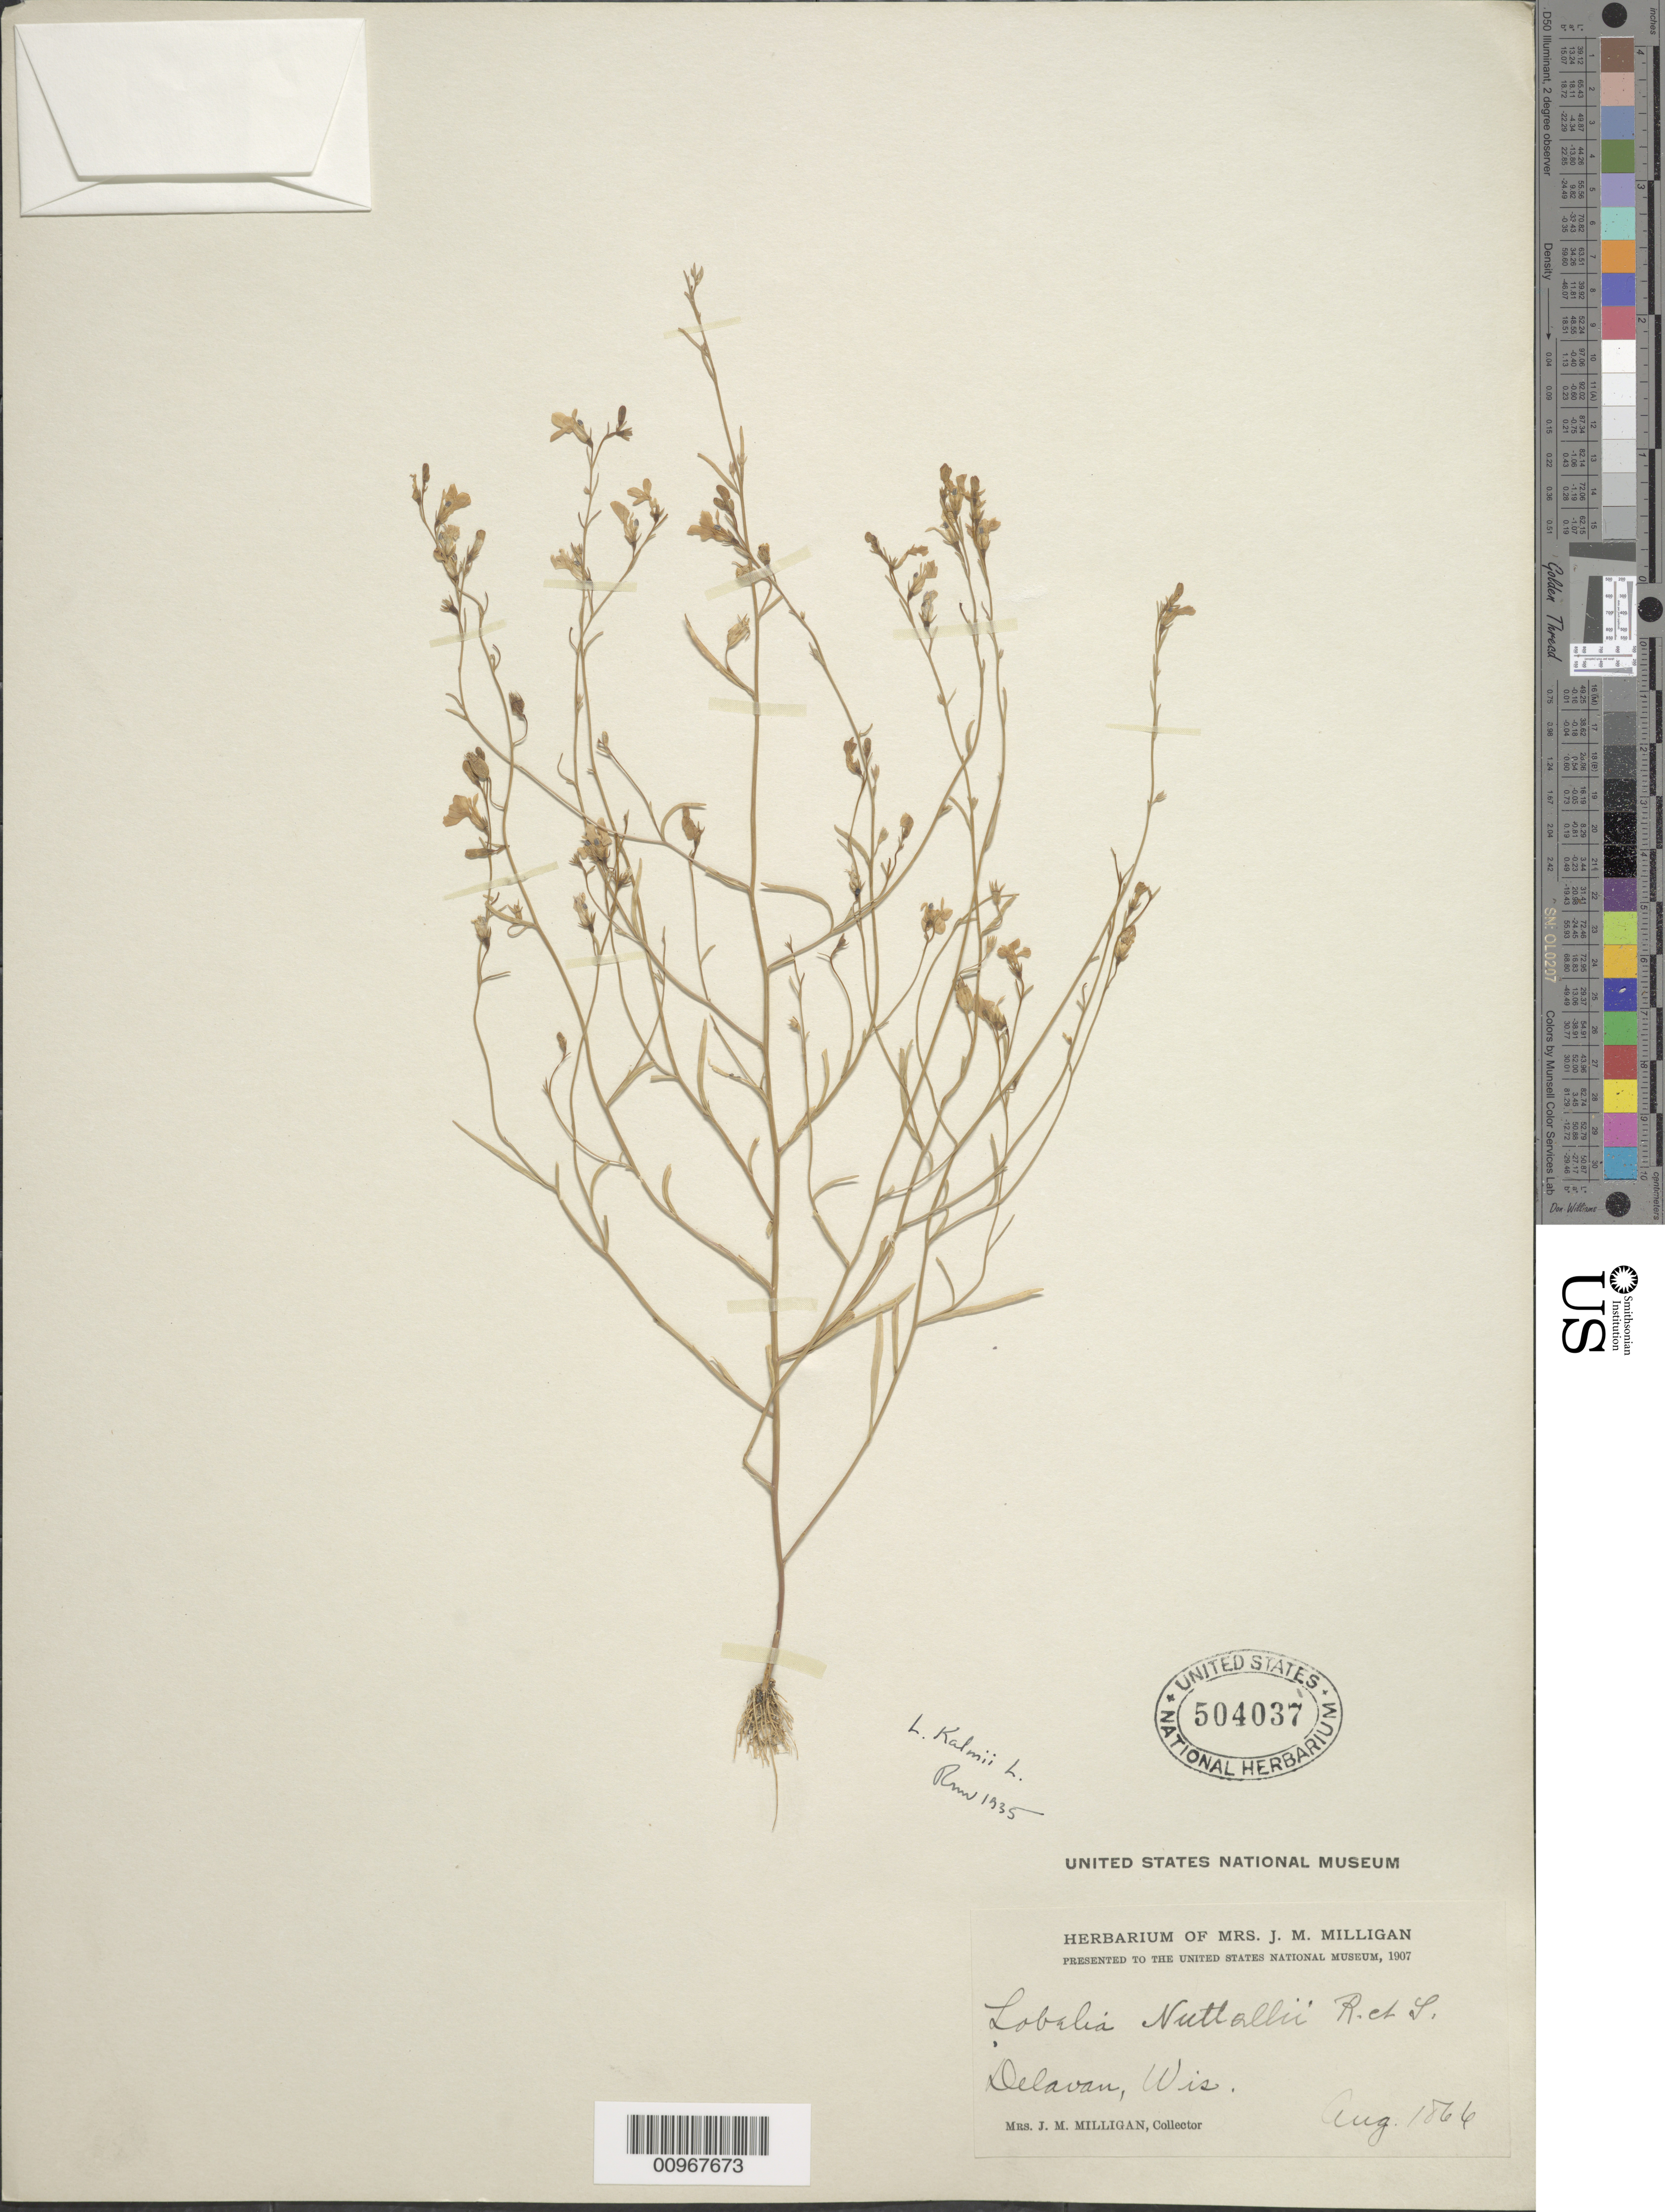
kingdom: Plantae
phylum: Tracheophyta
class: Magnoliopsida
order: Asterales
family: Campanulaceae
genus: Lobelia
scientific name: Lobelia kalmii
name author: L.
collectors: J. M. Milligan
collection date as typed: Aug 1866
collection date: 1866-08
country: United States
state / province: Wisconsin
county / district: Walworth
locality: Delavan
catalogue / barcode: US 504037